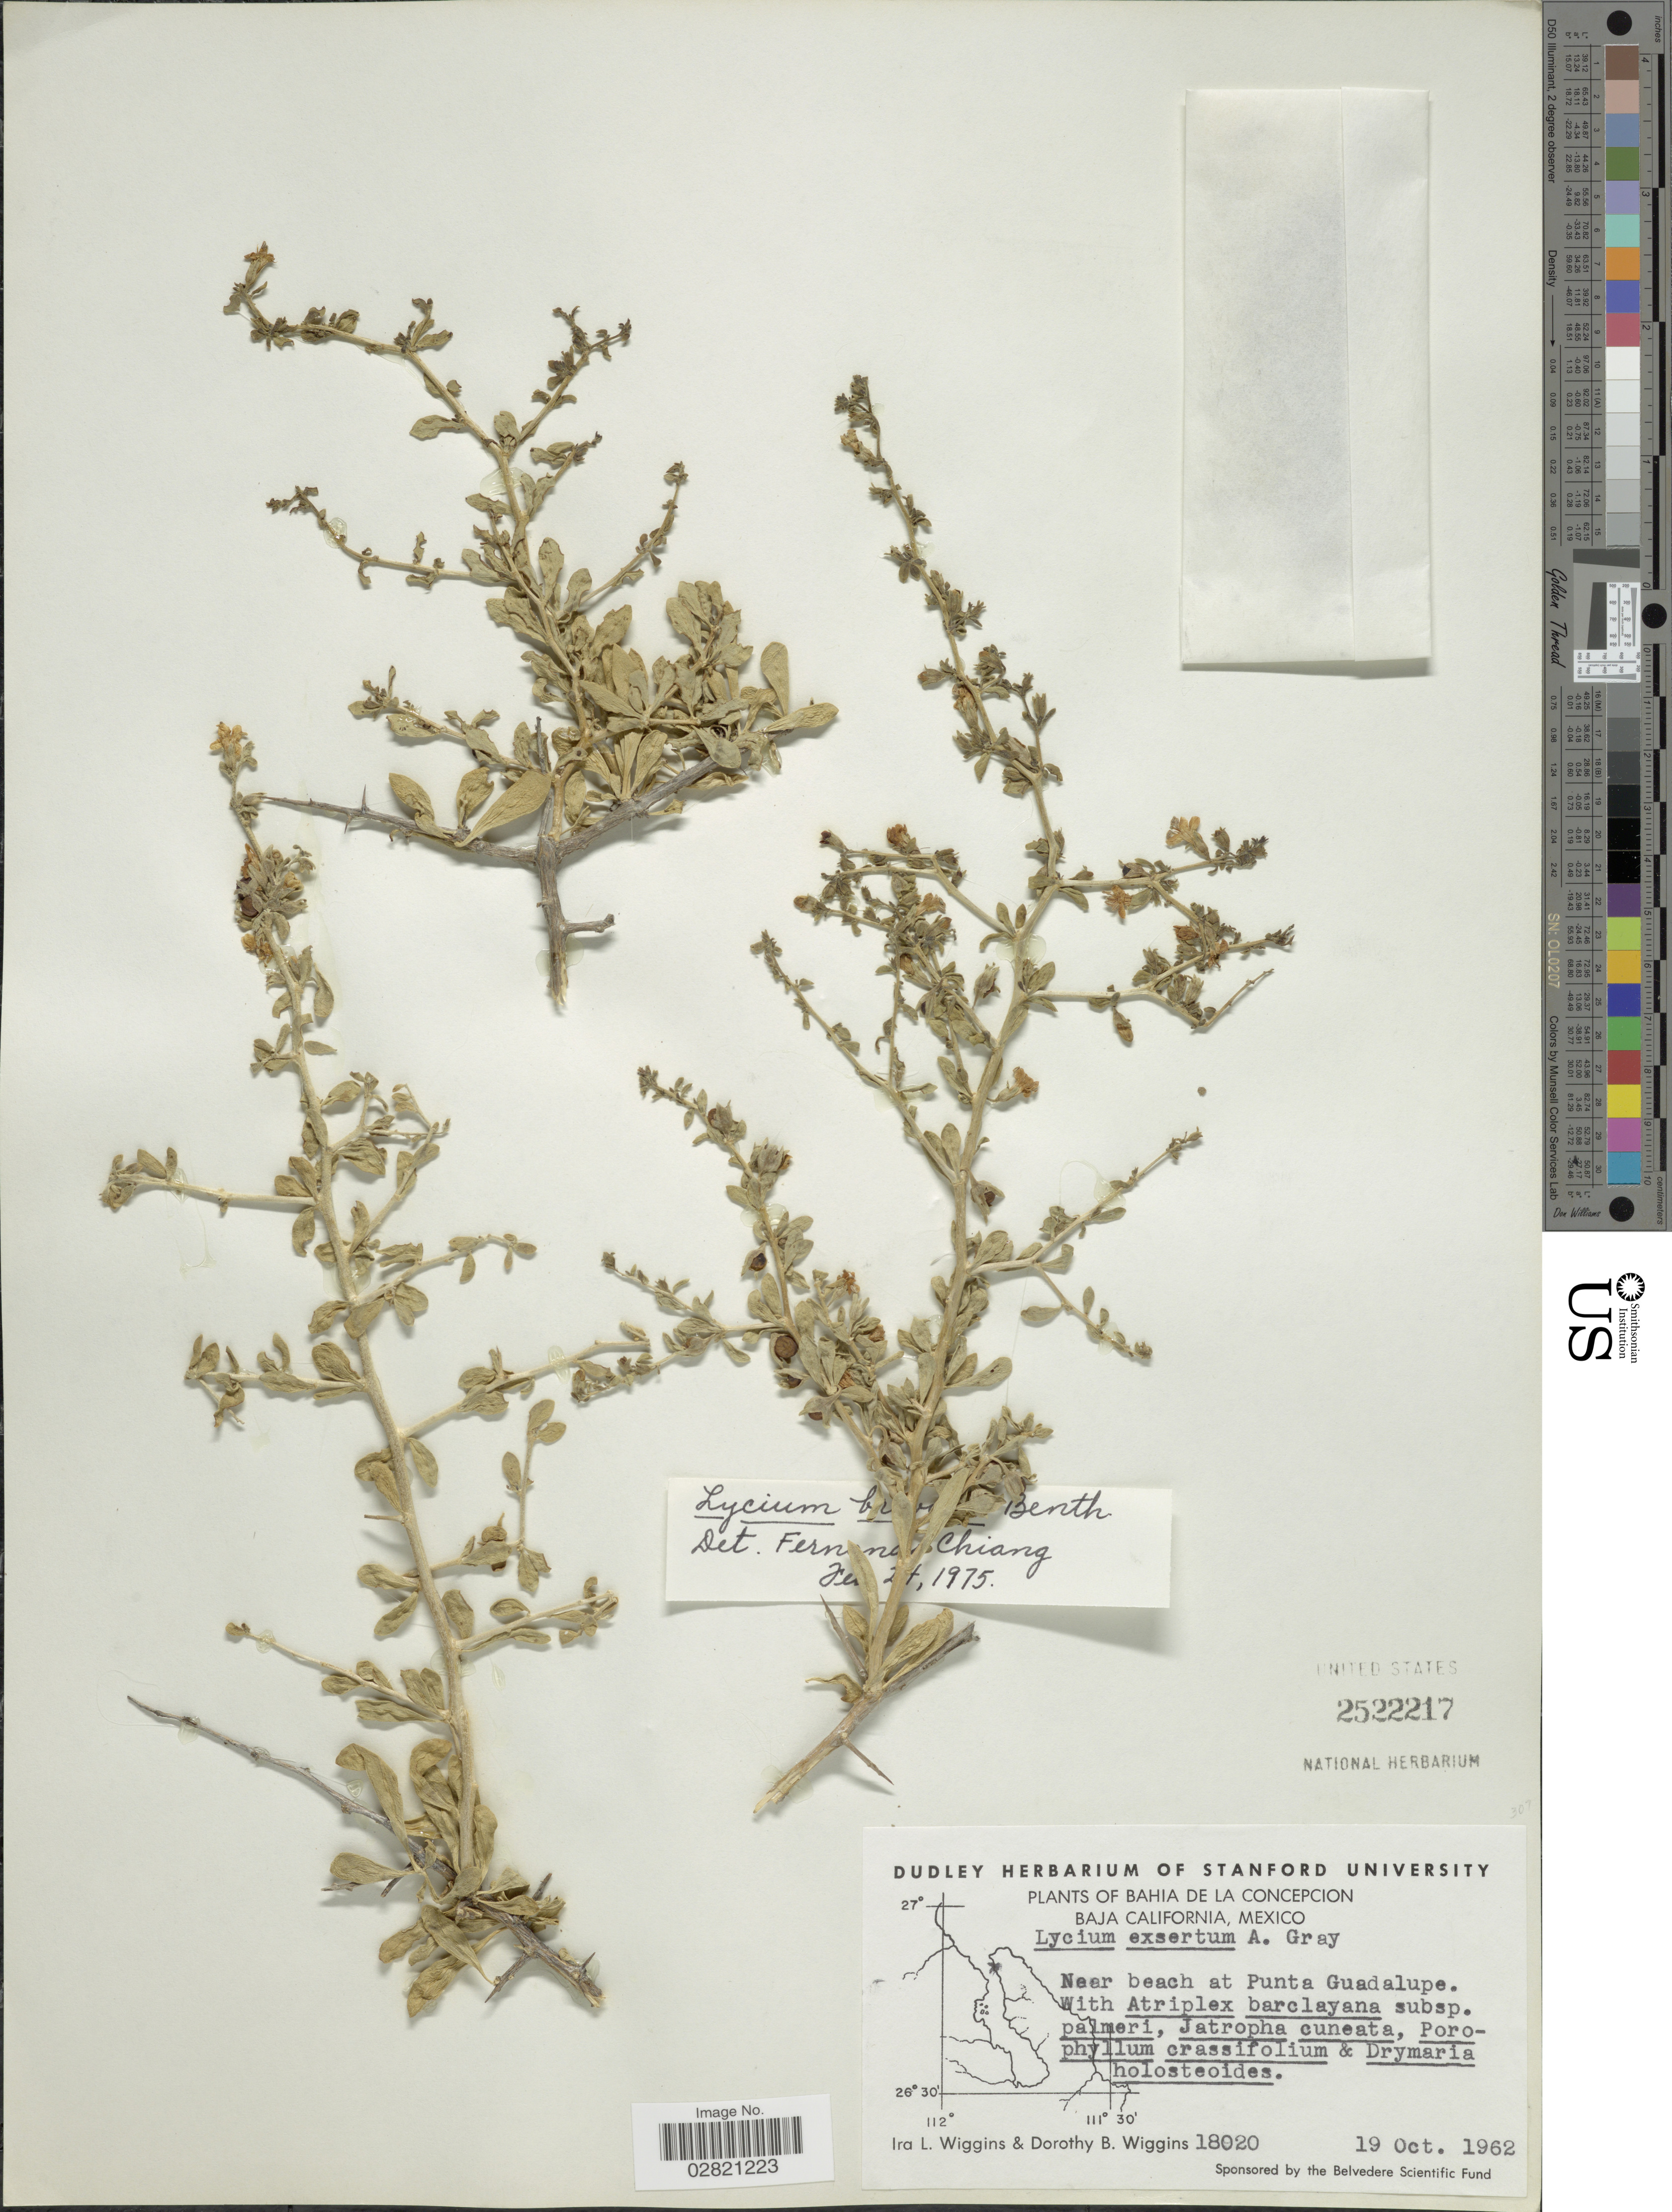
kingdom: Plantae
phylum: Tracheophyta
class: Magnoliopsida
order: Solanales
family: Solanaceae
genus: Lycium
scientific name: Lycium brevipes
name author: Benth.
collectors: I. L. Wiggins & D. B. Wiggins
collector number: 18020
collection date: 1962-10-19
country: Mexico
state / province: Baja California Sur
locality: Bahia de la Concepcion, near beach at Punta Guadalupe.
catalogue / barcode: US 2522217